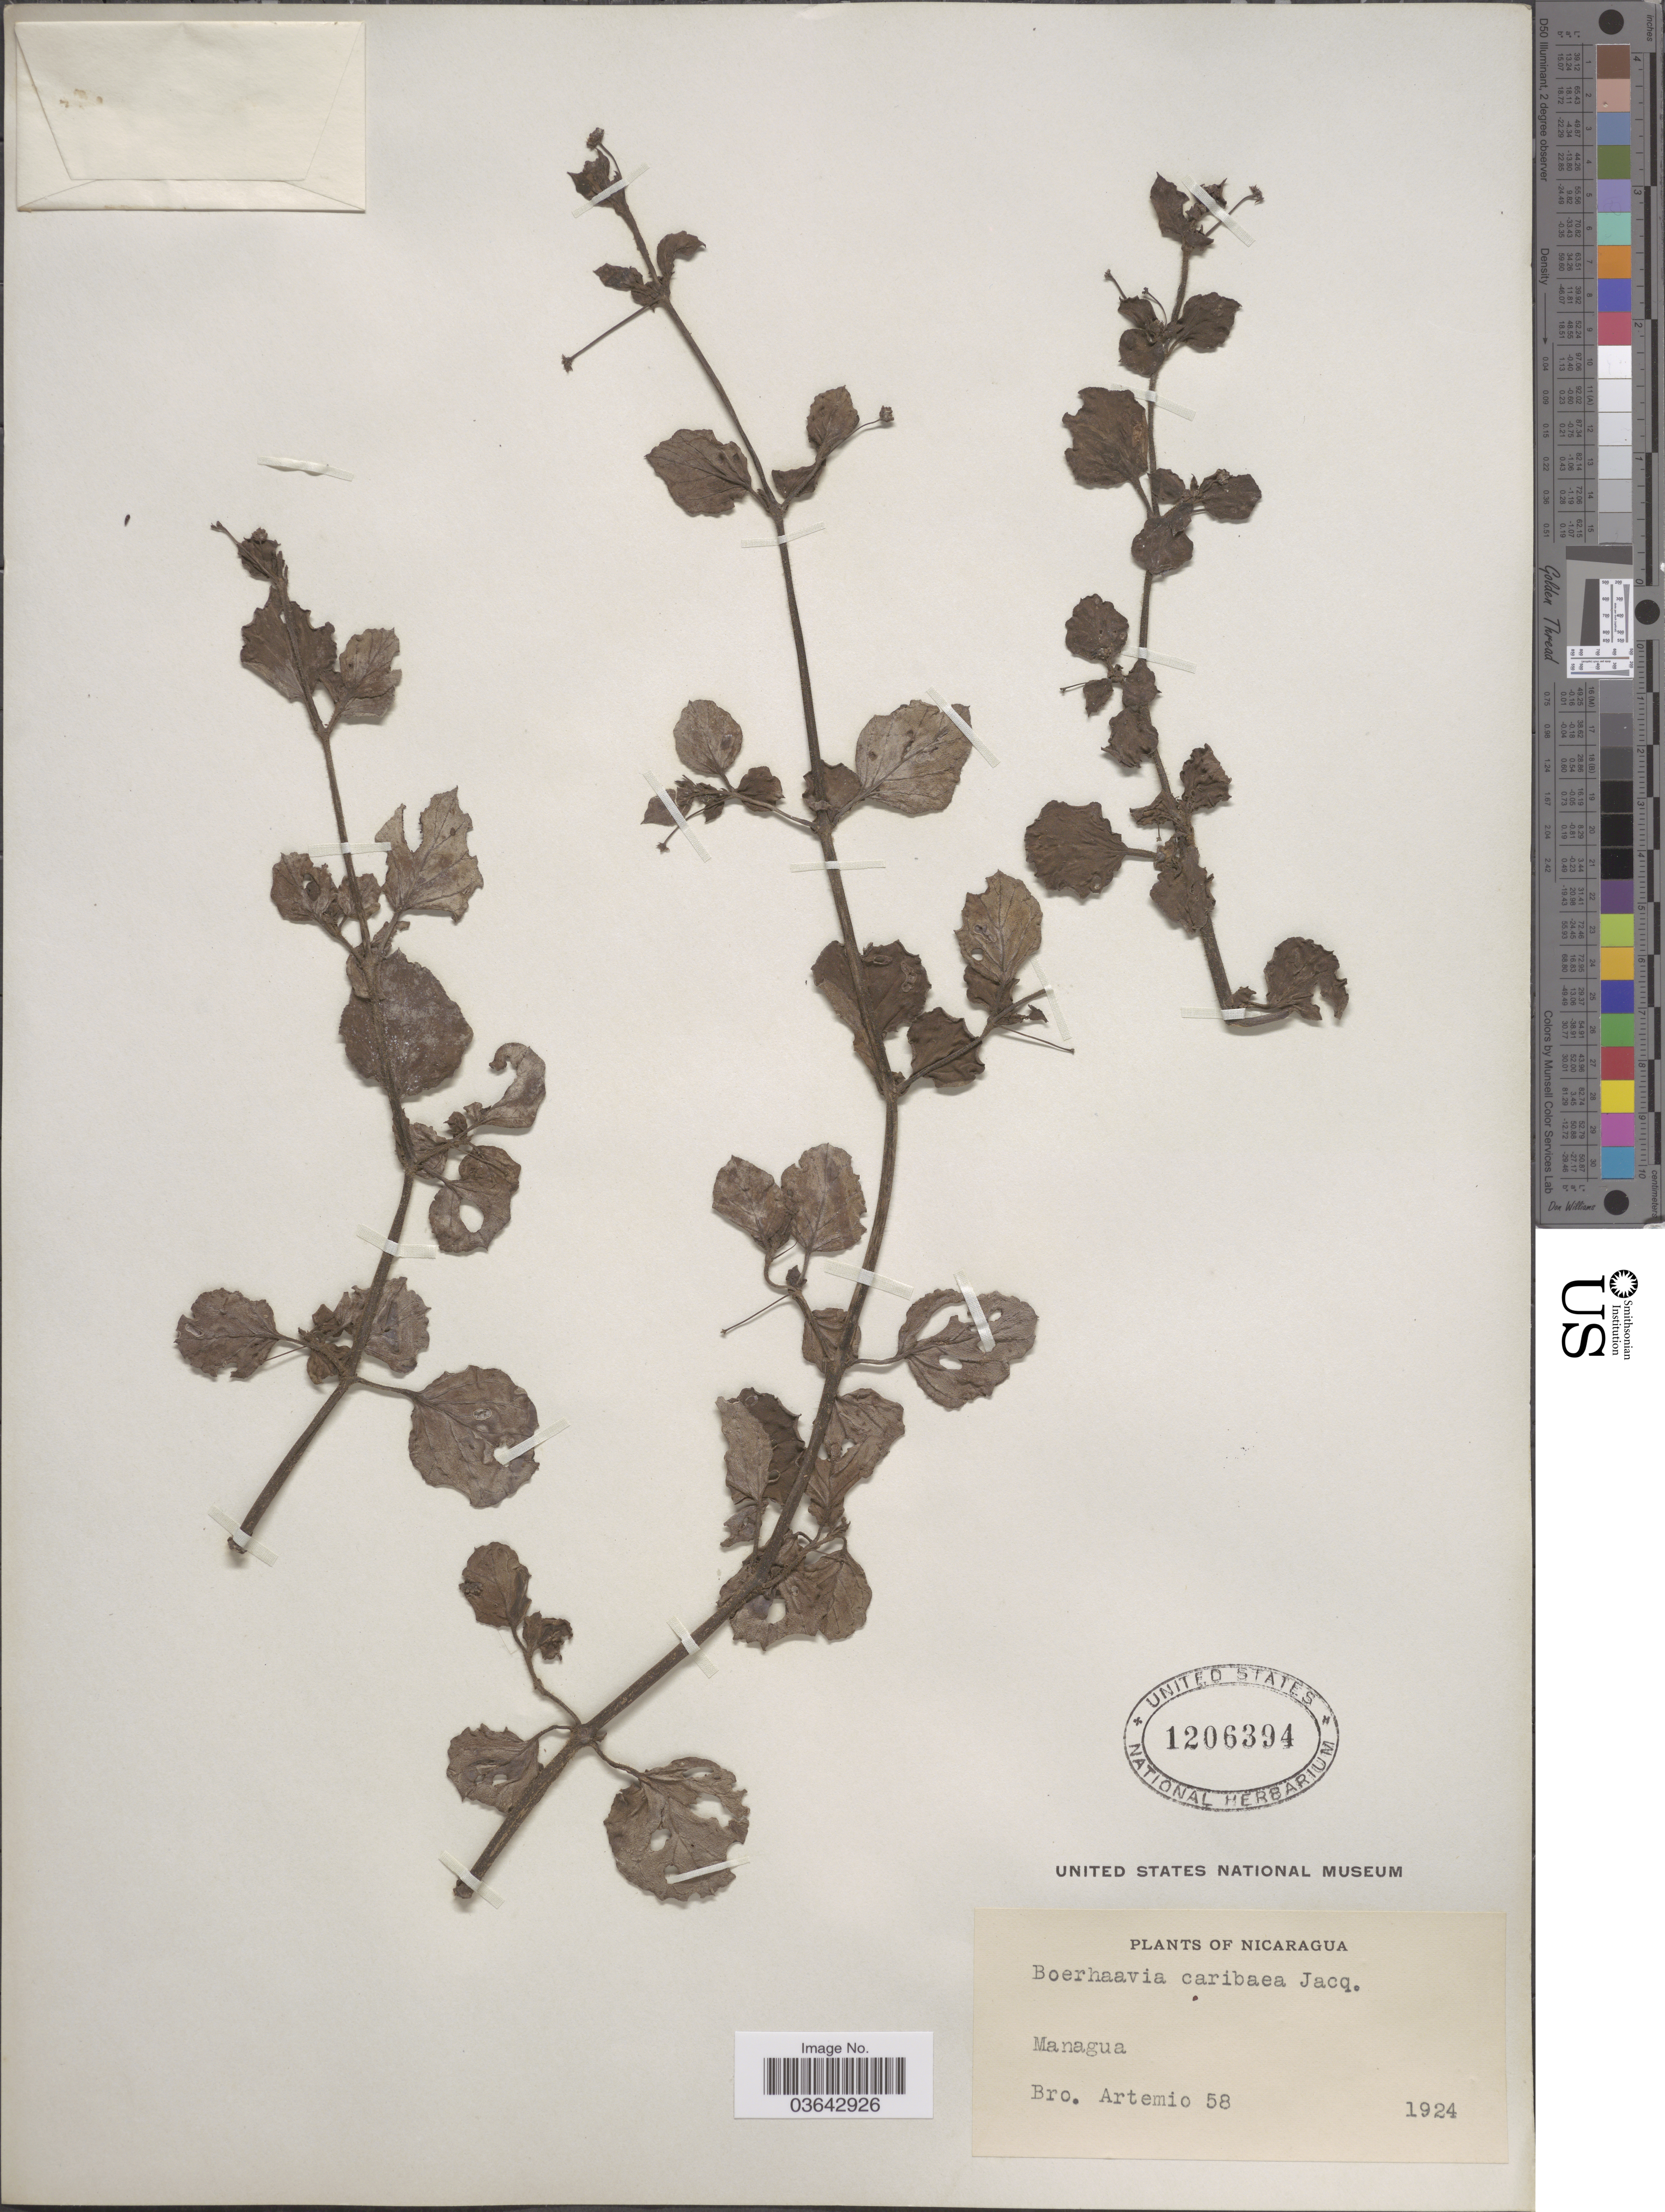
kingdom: Plantae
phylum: Tracheophyta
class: Magnoliopsida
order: Caryophyllales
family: Nyctaginaceae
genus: Boerhavia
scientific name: Boerhavia caribaea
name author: Jacq.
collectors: B. Artemio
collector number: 58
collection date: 1924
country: Nicaragua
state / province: Managua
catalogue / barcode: US 1206394